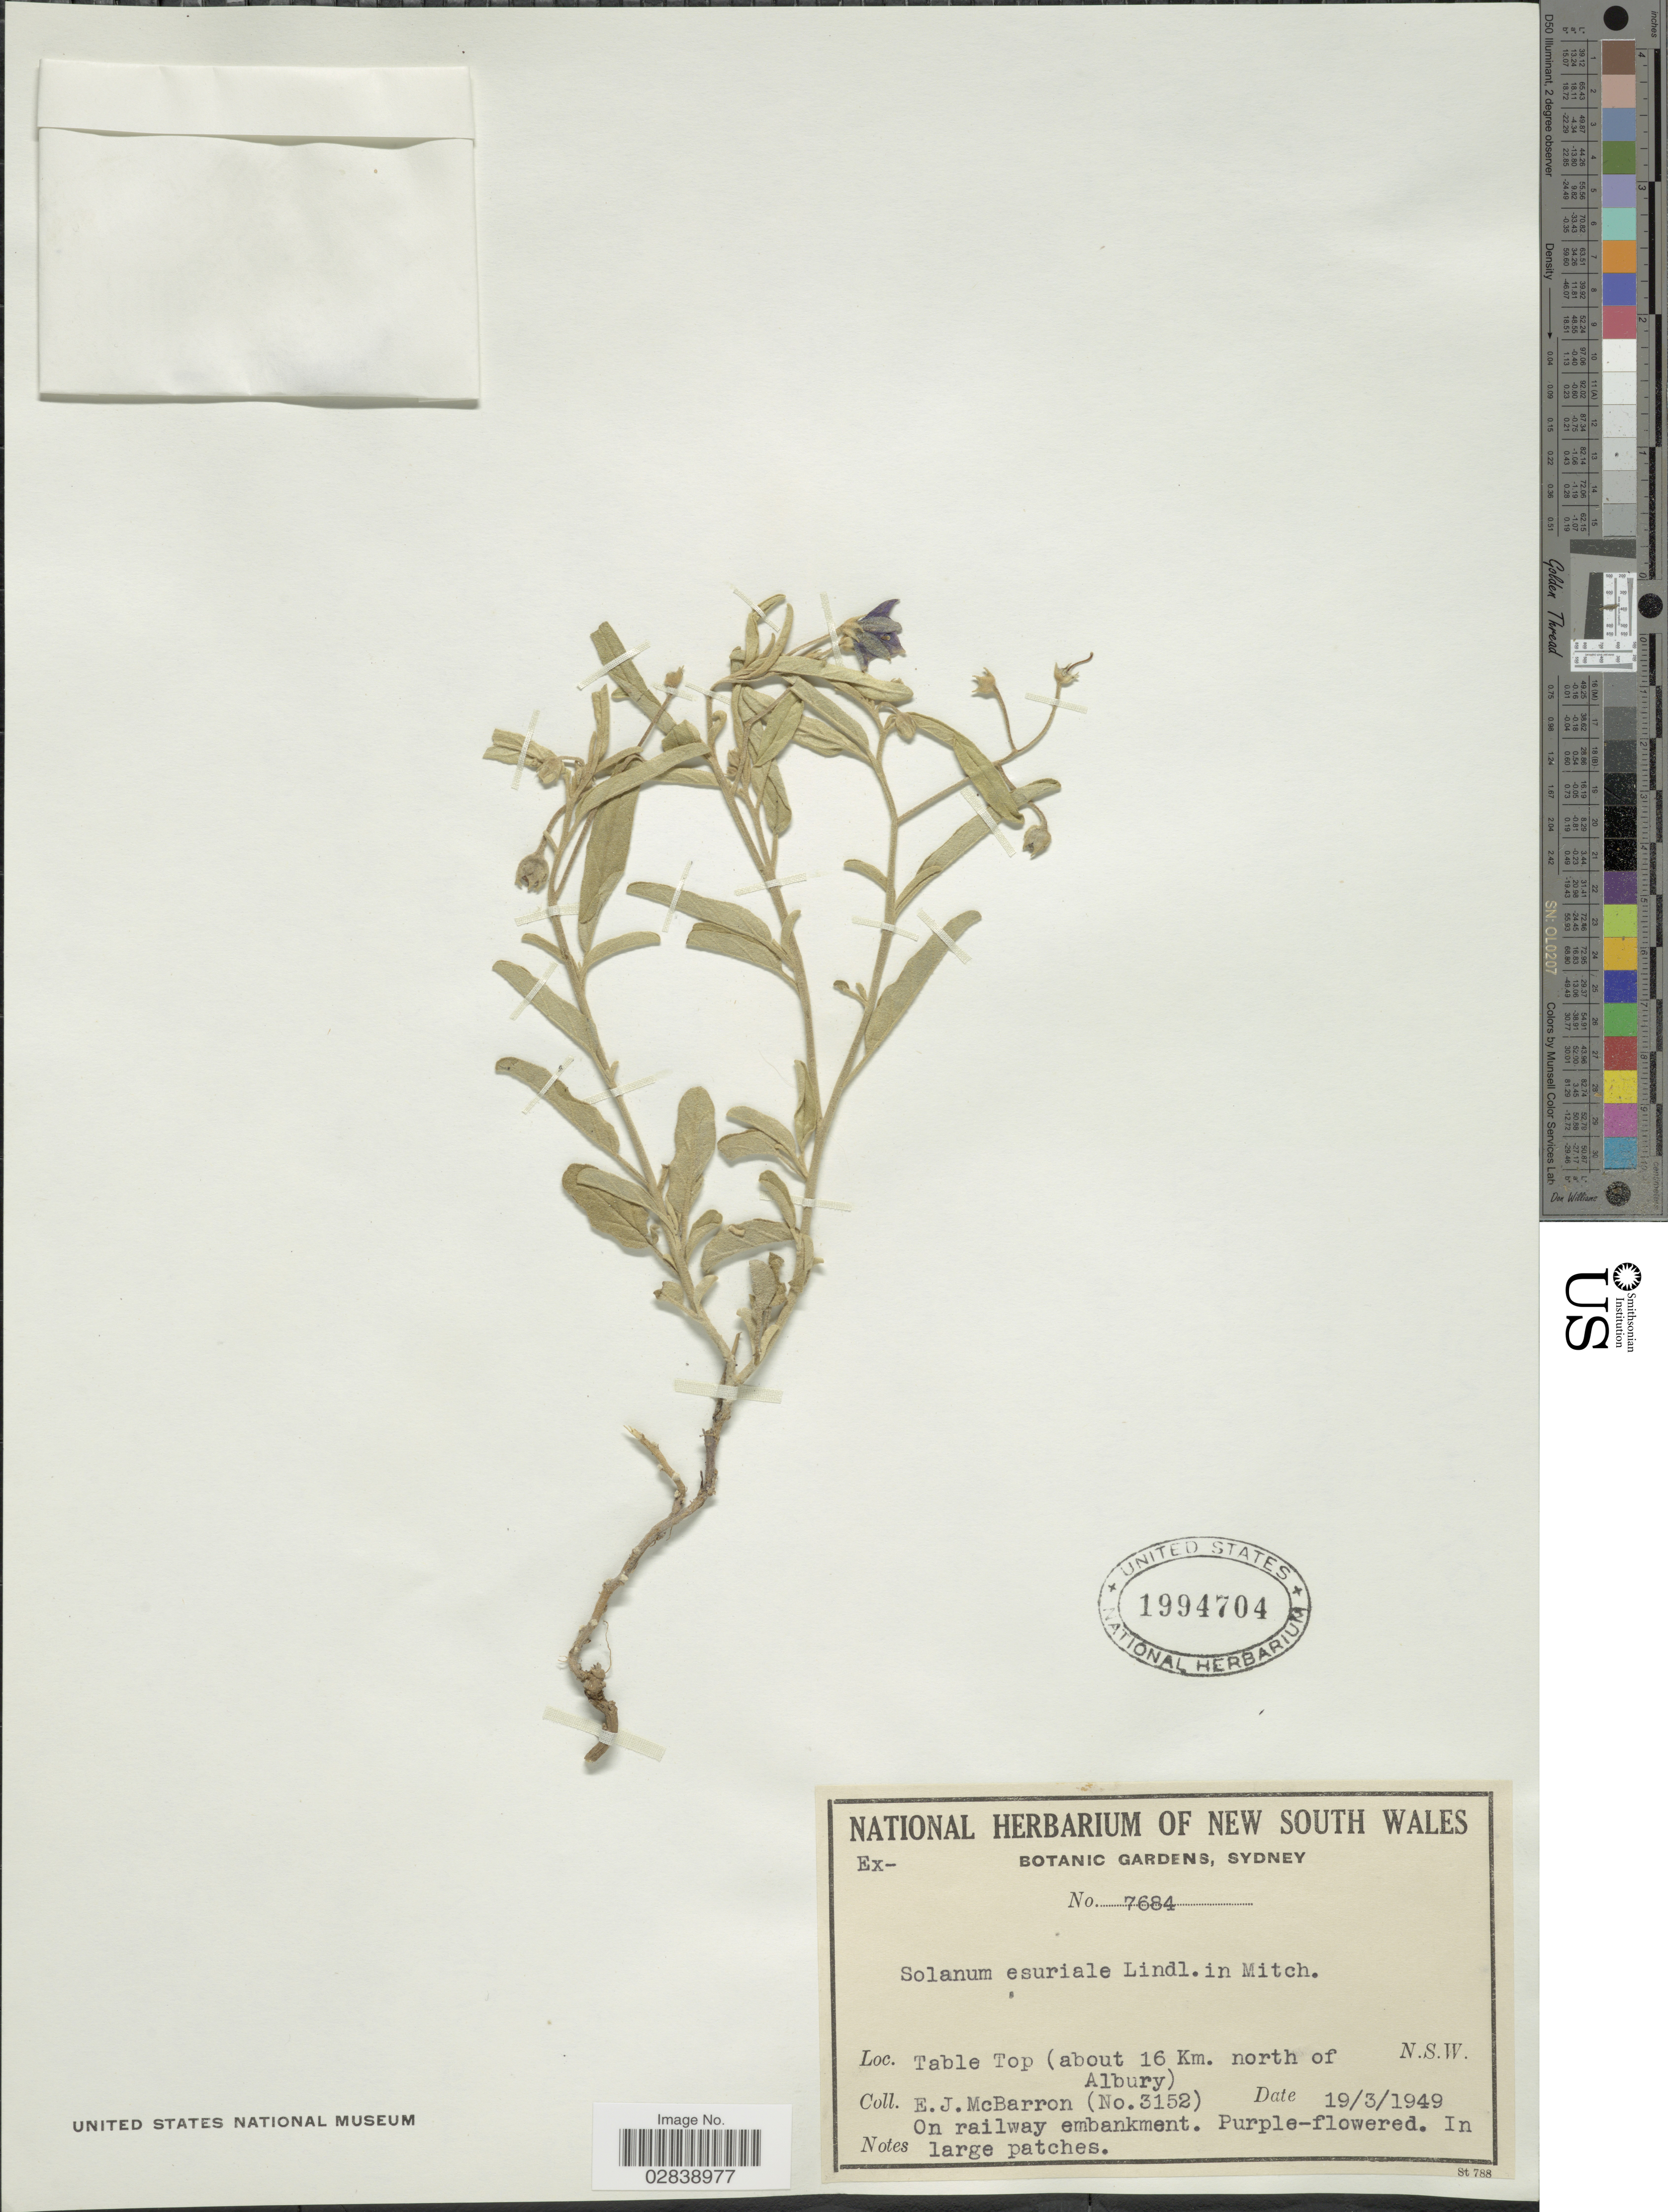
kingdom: Plantae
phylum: Tracheophyta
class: Magnoliopsida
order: Solanales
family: Solanaceae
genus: Solanum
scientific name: Solanum esuriale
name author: Lindl.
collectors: E. McBarron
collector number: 3152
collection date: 1949-03-19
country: Australia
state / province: New South Wales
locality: Table Top (about 16 Km. north of Albury)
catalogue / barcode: US 1994704